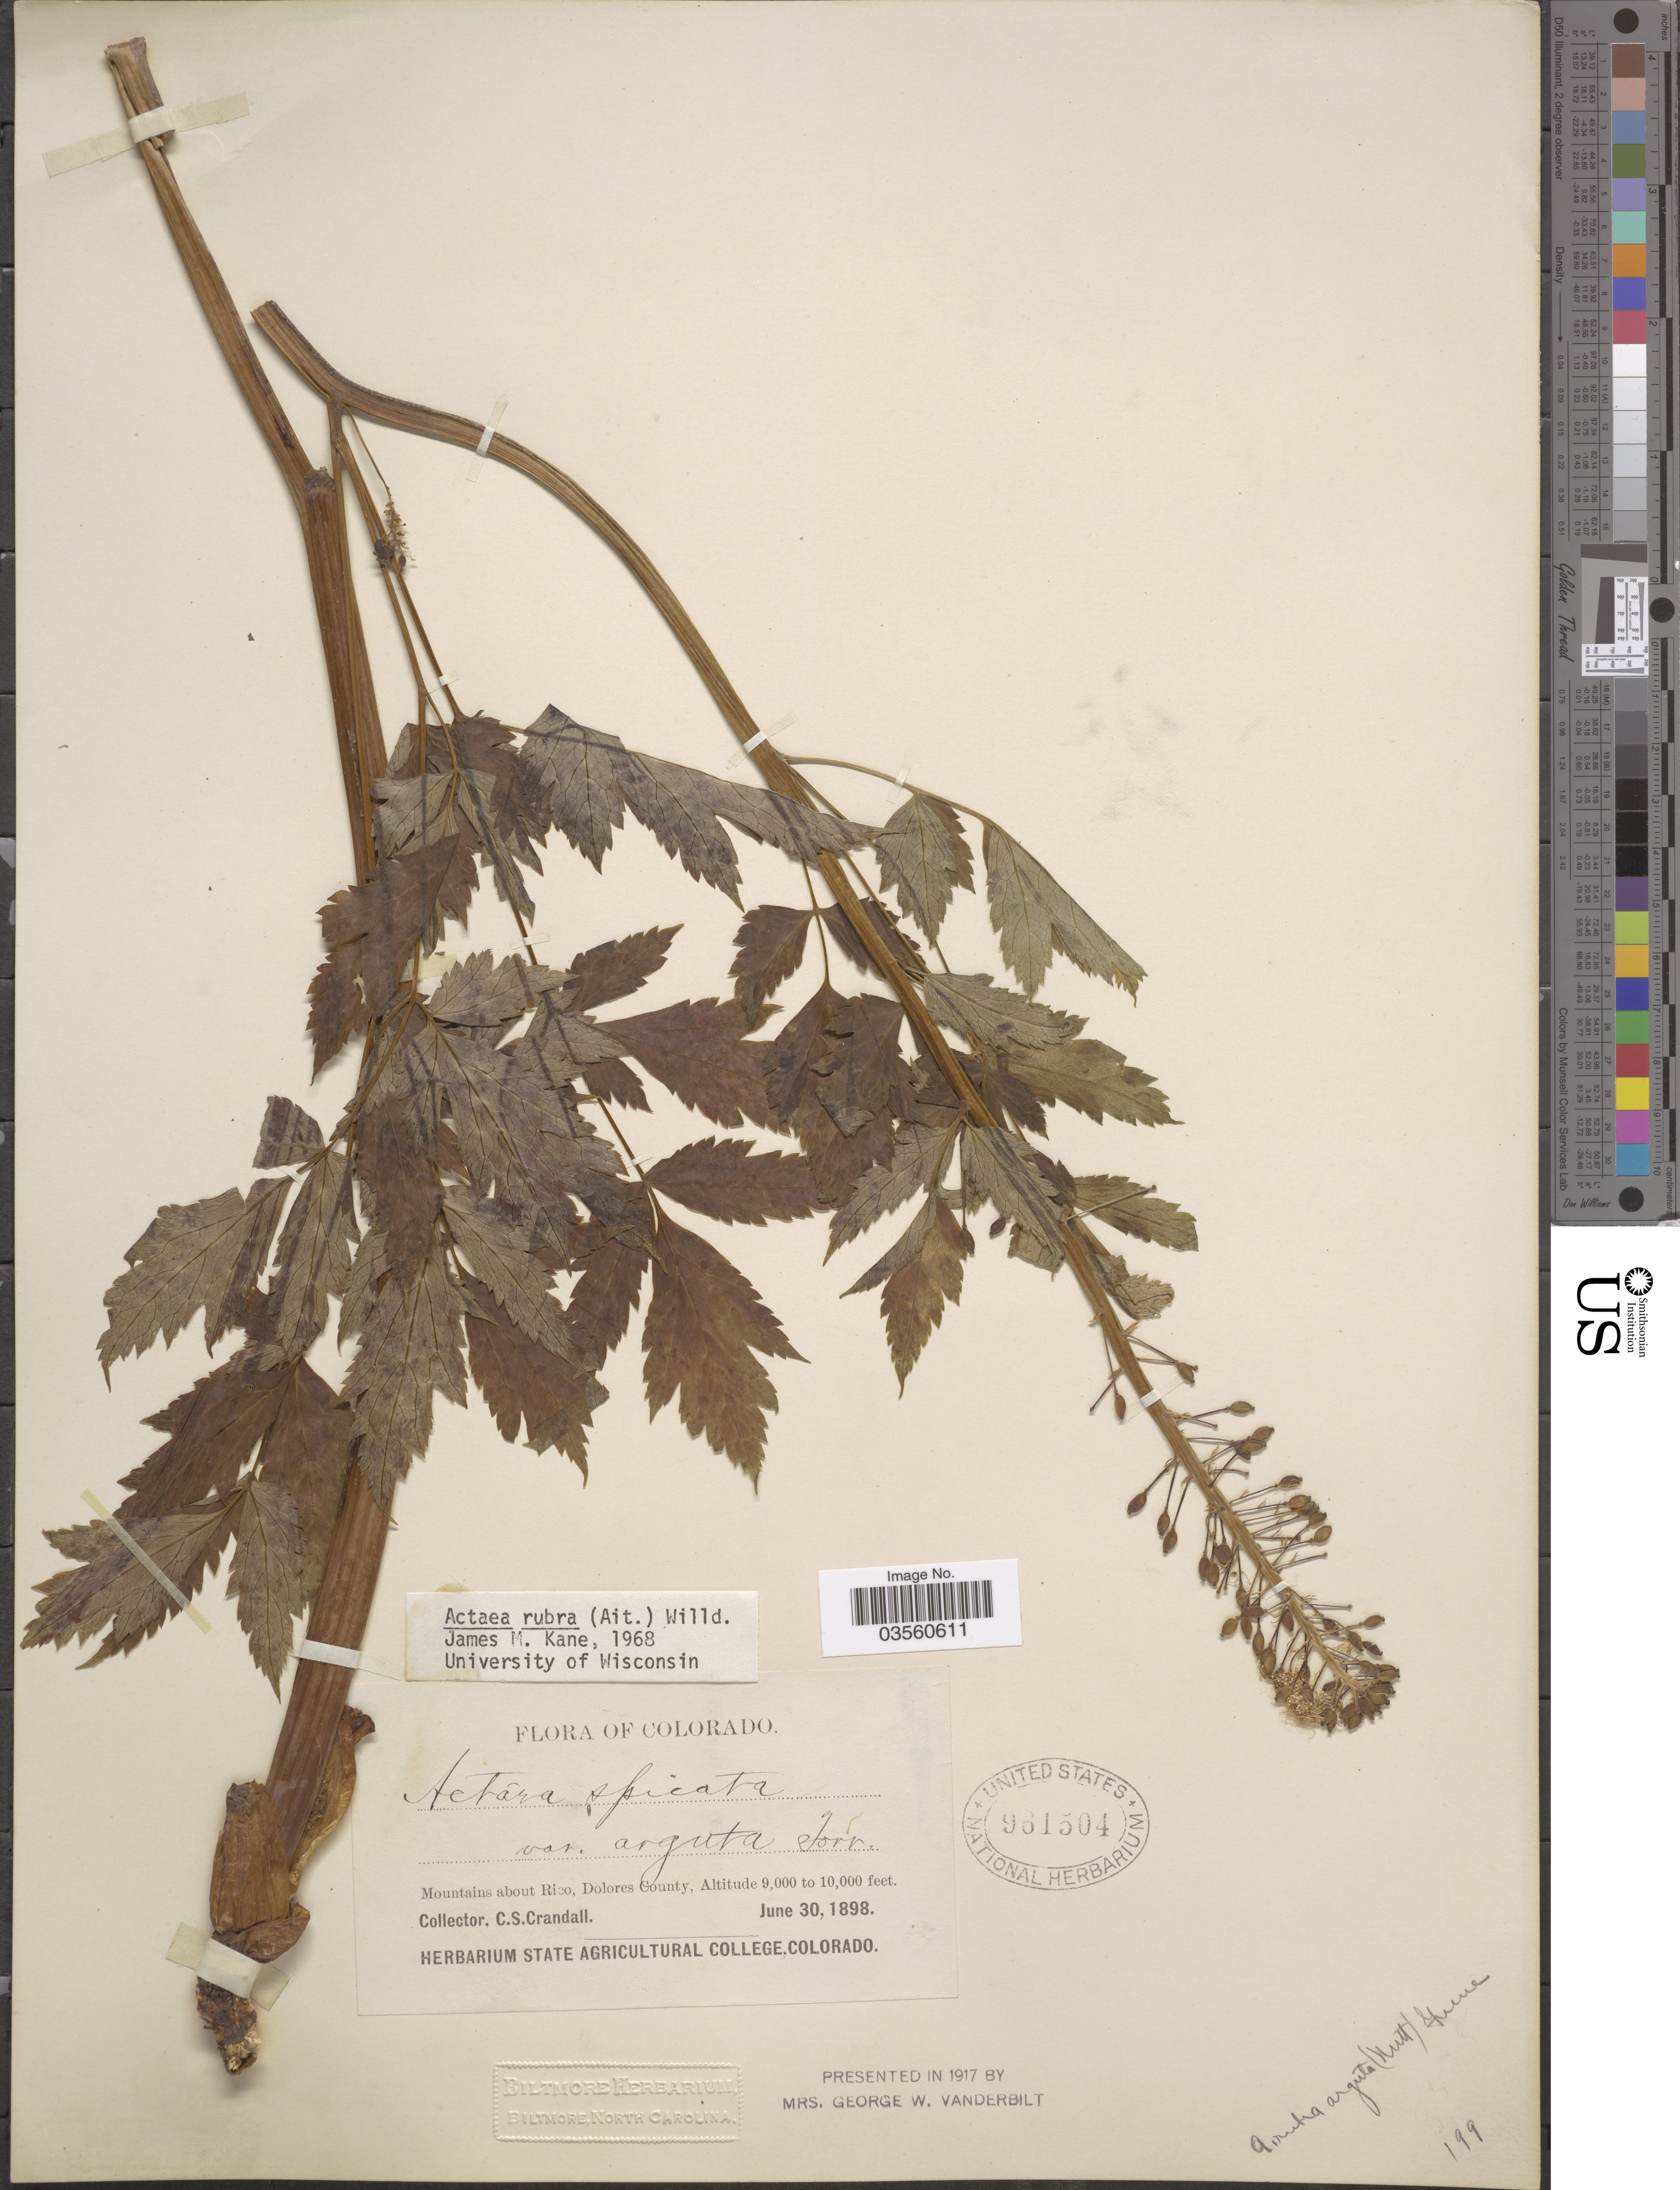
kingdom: Plantae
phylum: Tracheophyta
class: Magnoliopsida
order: Ranunculales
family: Ranunculaceae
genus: Actaea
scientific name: Actaea rubra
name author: (Aiton) Willd.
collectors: C. Crandall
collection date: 1898-06-30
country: United States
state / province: Colorado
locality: Mountains about Rico, Dolores County.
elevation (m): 2743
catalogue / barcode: US 961504